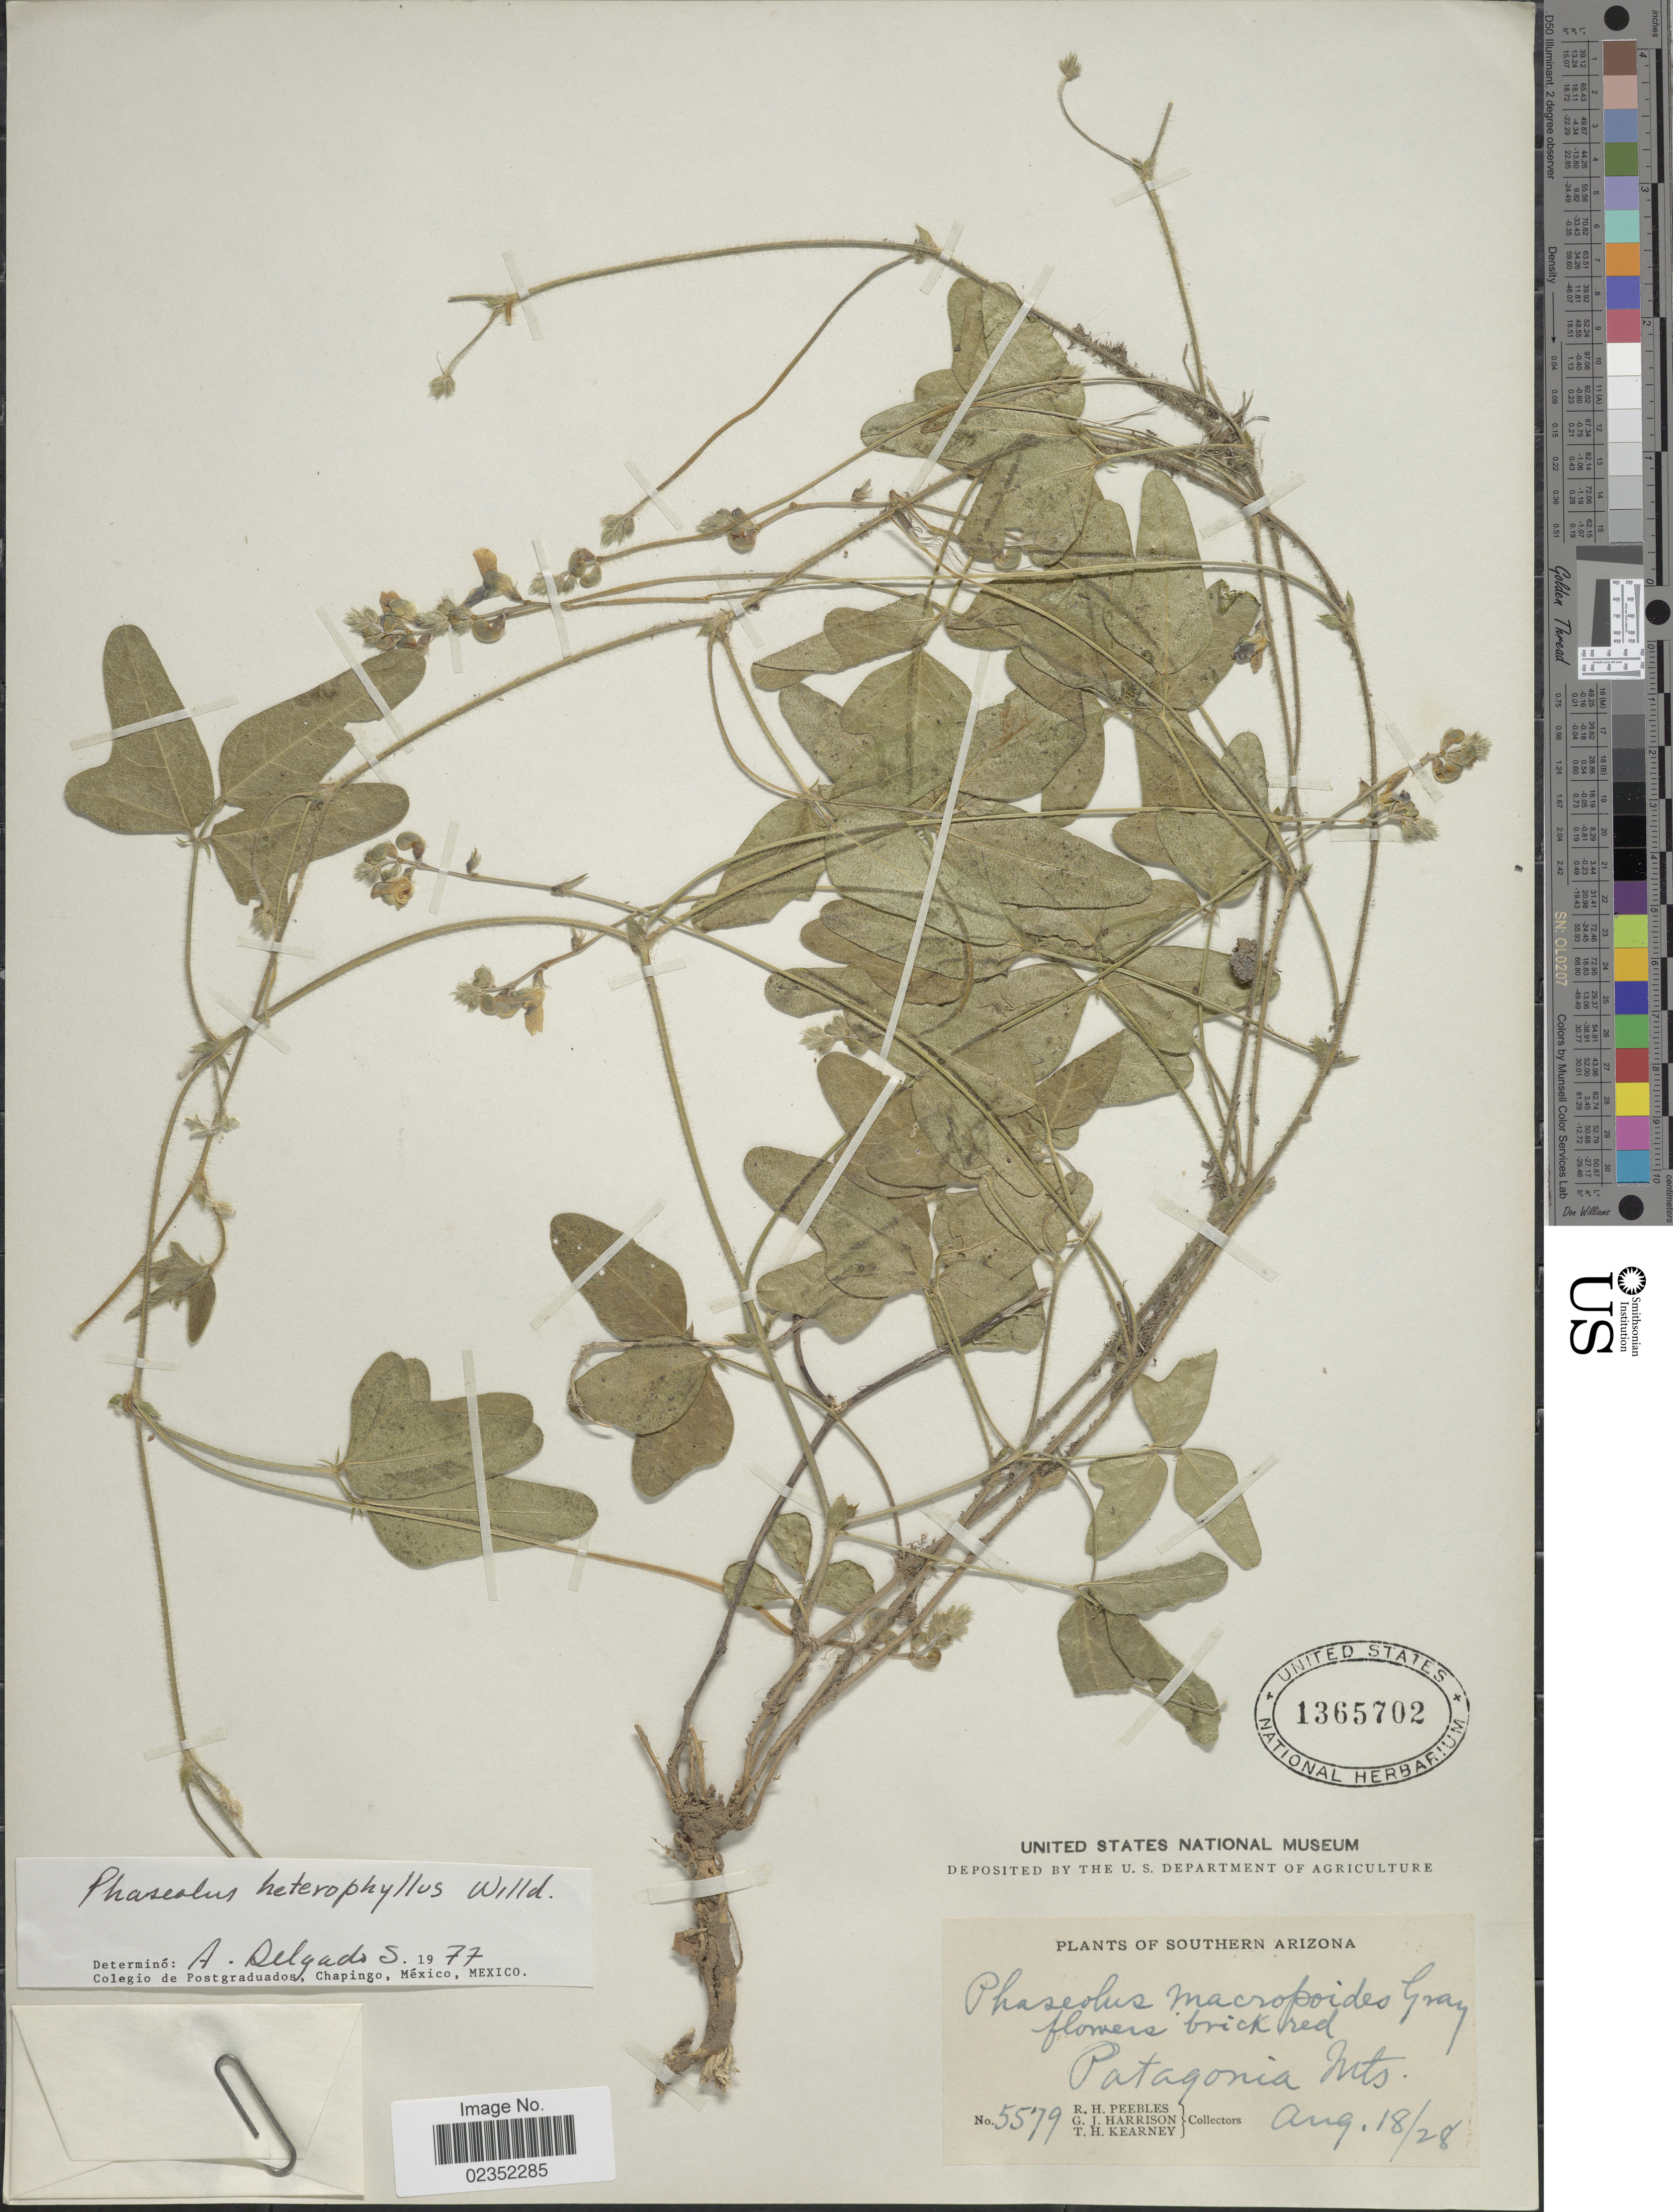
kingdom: Plantae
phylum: Tracheophyta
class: Magnoliopsida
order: Fabales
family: Fabaceae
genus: Macroptilium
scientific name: Macroptilium heterophyllum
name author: (Willd.) Maréchal & Baudet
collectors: R. H. Peebles, G. J. Harrison & T. H. Kearney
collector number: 5579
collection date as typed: Transcribed d/m/y: 18/8/28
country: United States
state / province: Arizona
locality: Southern Arizona. Patagonia Mts.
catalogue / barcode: US 1365702